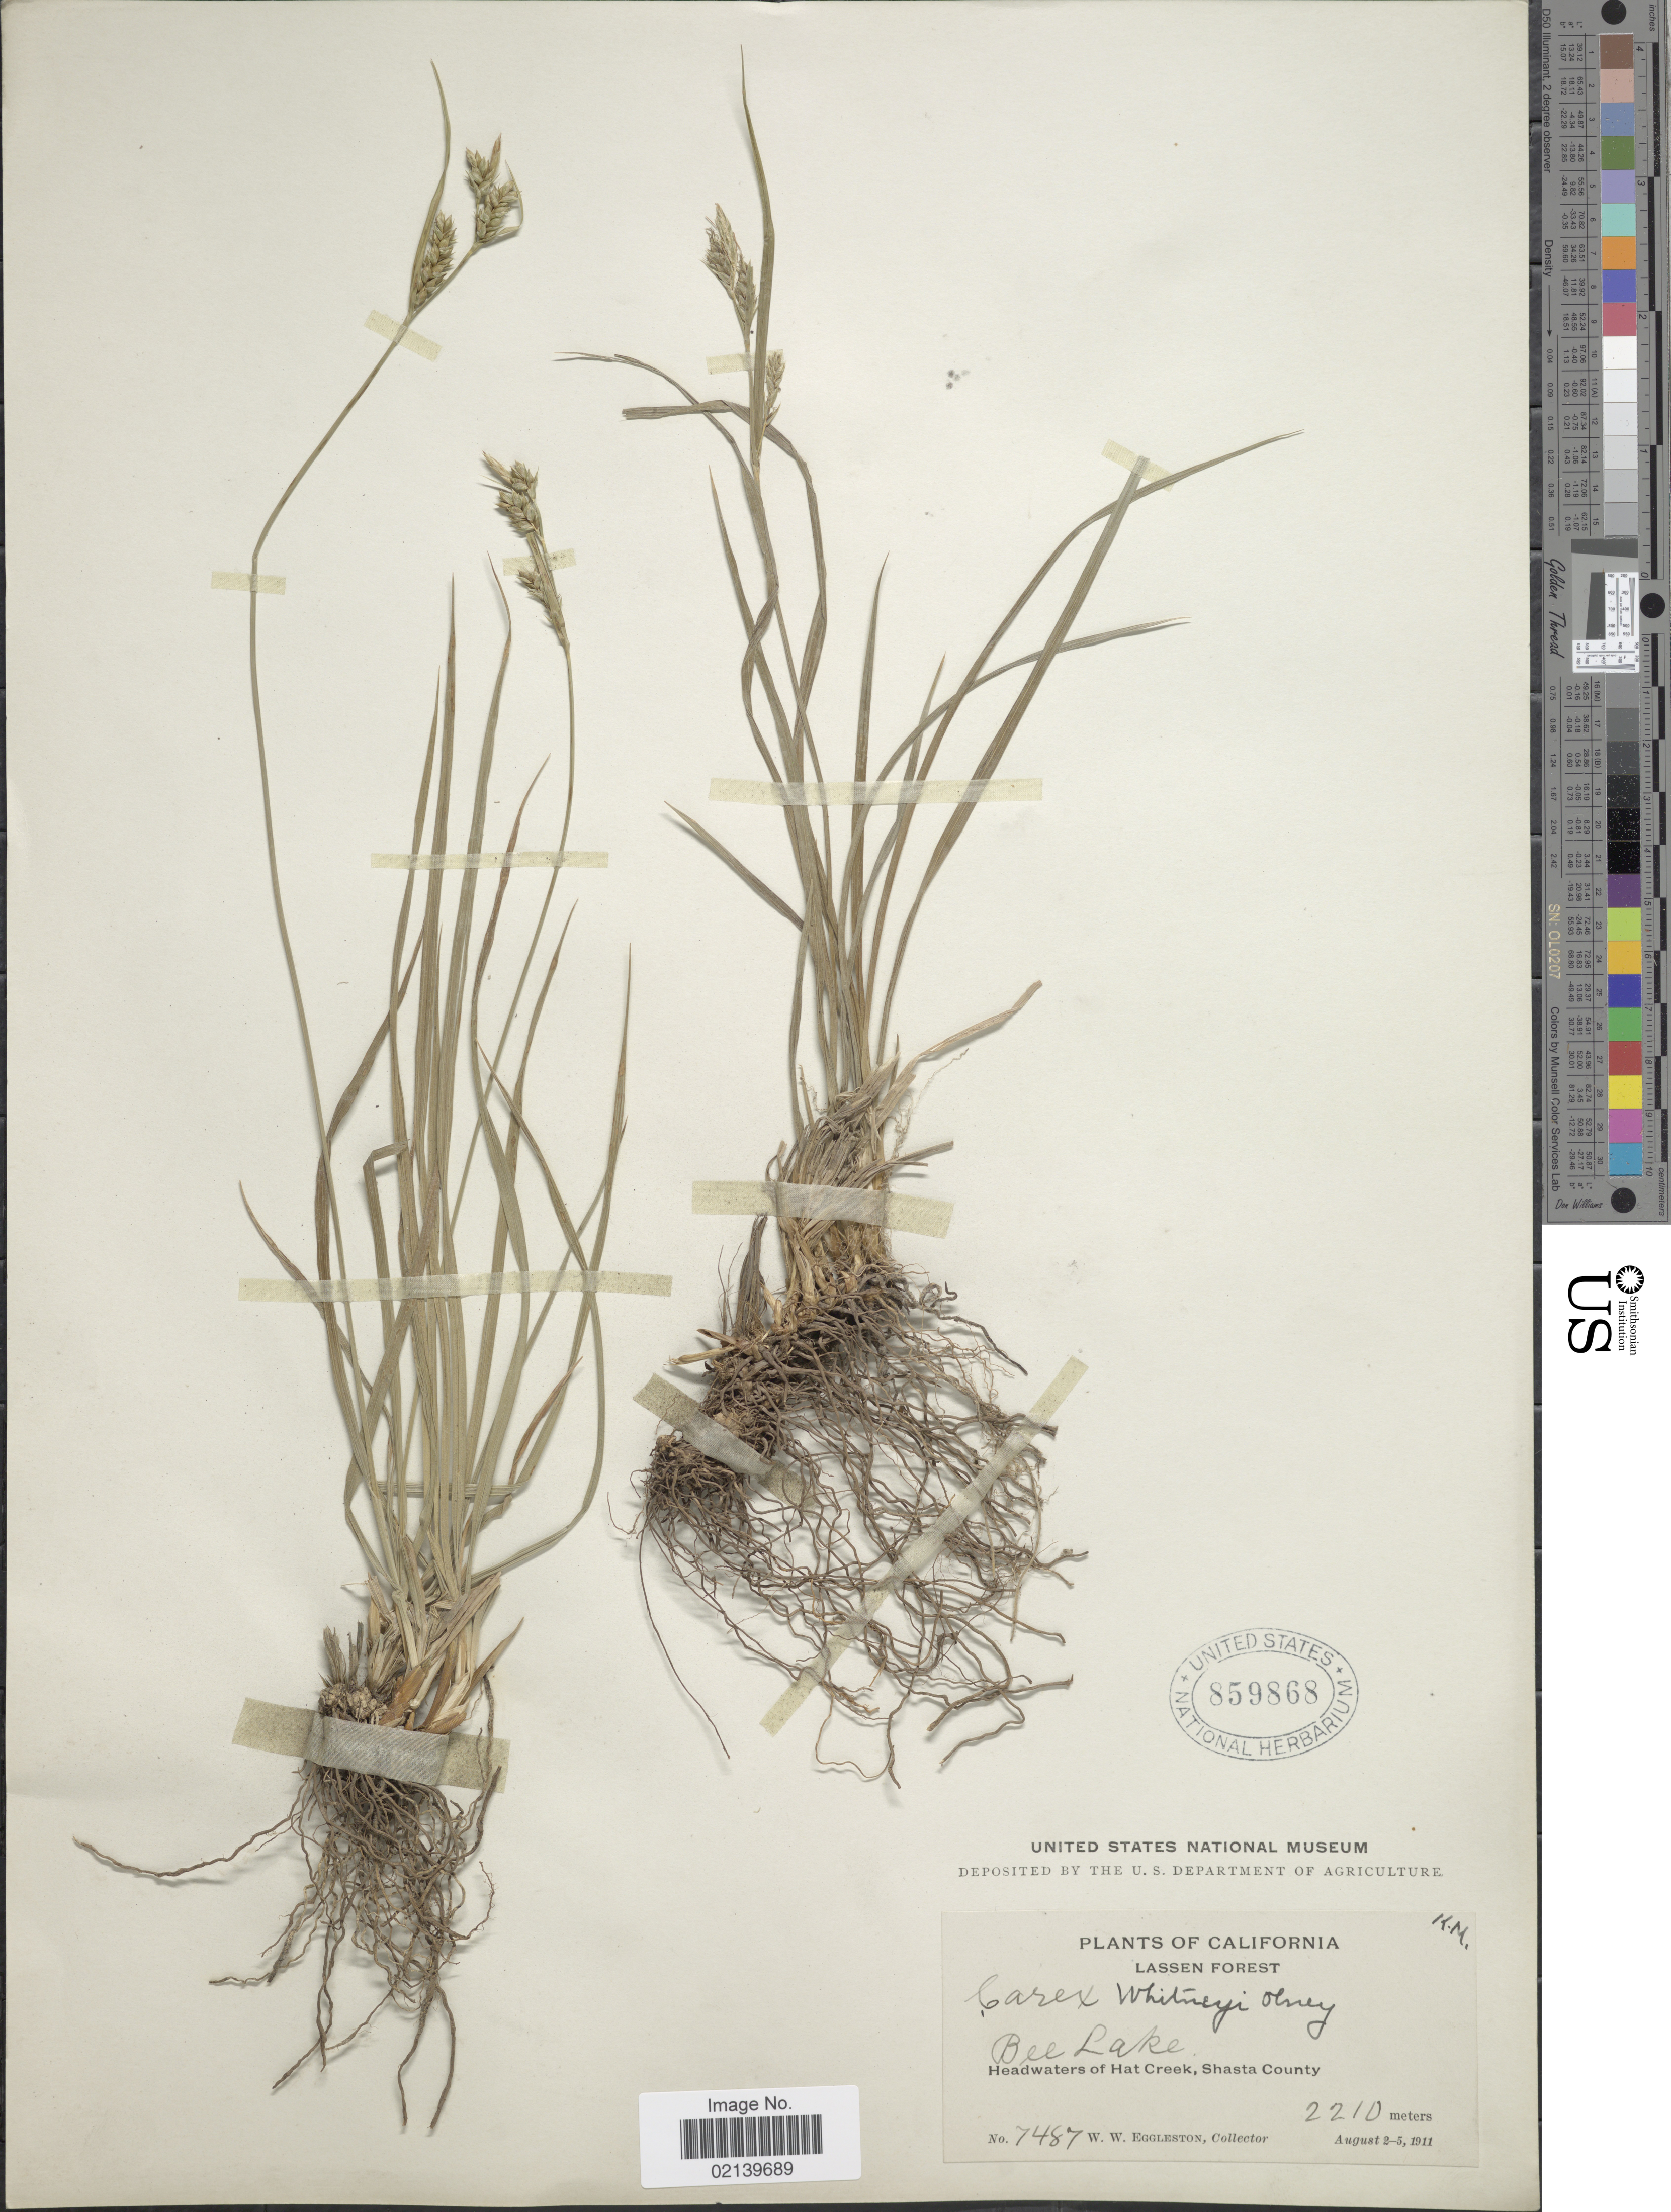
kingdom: Plantae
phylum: Tracheophyta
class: Liliopsida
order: Poales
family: Cyperaceae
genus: Carex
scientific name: Carex whitneyi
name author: Olney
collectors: W. W. Eggleston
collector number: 7487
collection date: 1911-08-02/1911-08-05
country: United States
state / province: California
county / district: Shasta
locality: Lassen Forest, Bee Lake, Headwaters of Hat Creek, Shasta County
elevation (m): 2210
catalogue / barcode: US 859868